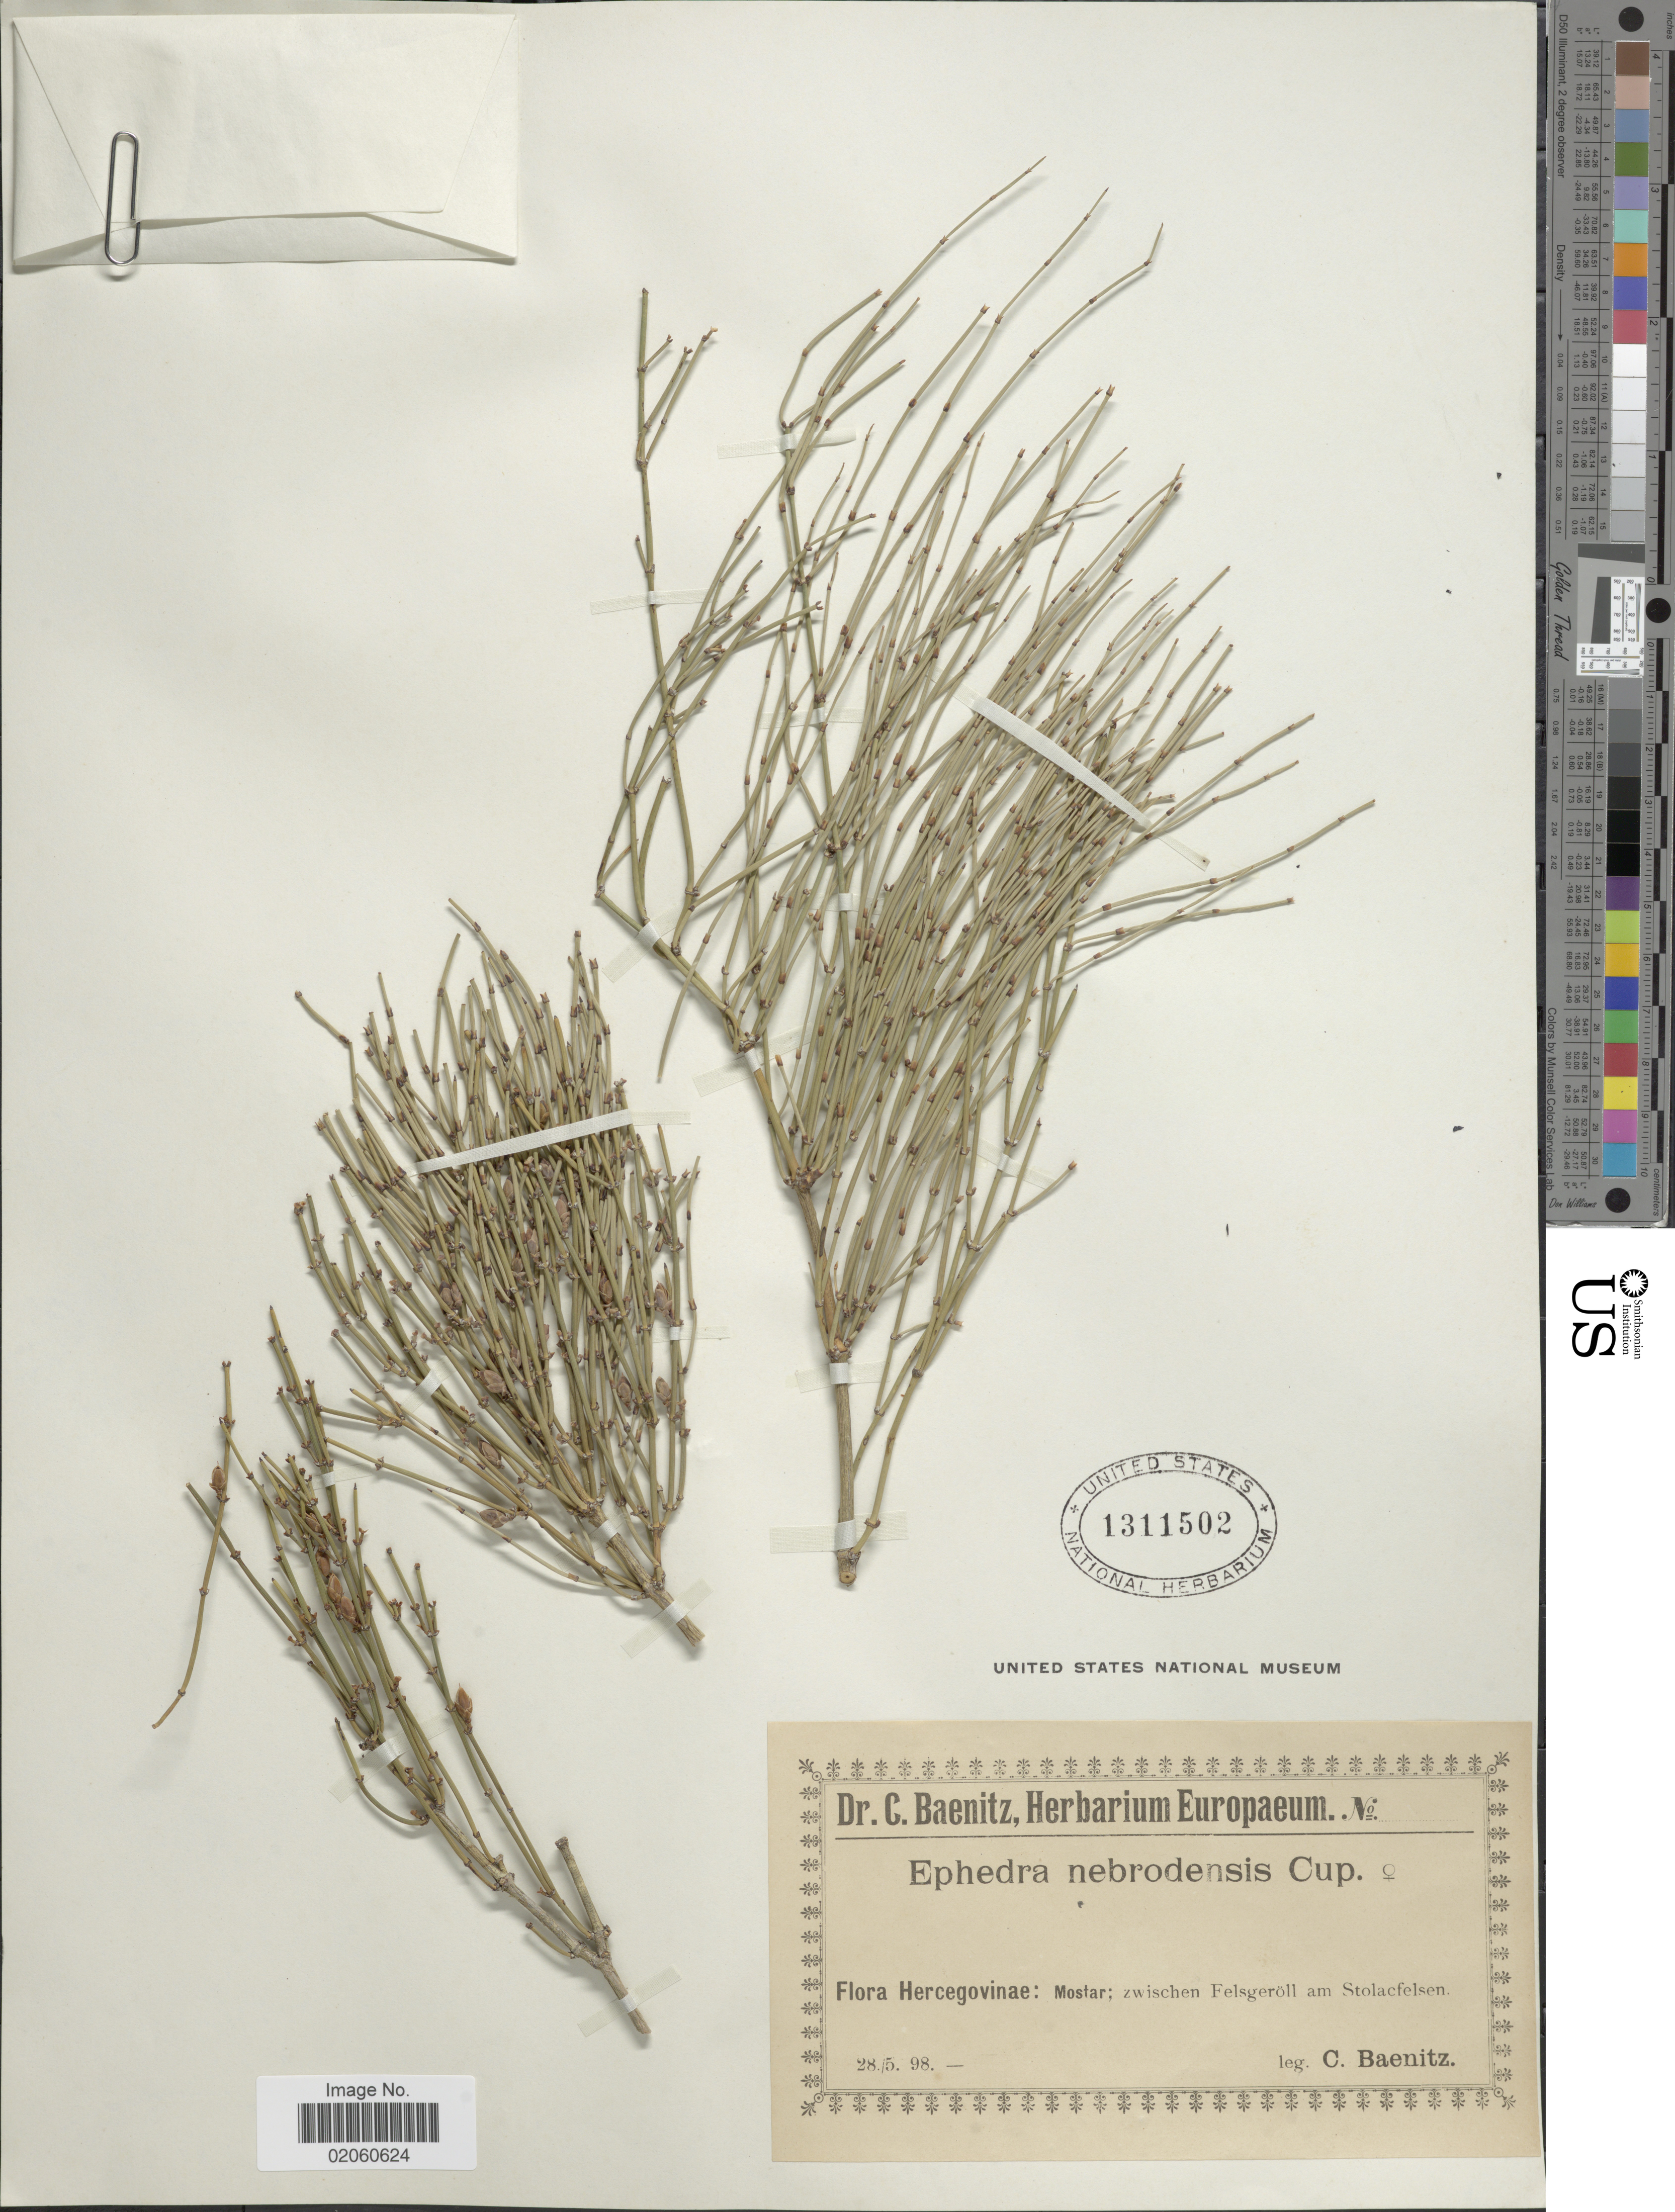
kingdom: Plantae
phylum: Tracheophyta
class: Gnetopsida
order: Ephedrales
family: Ephedraceae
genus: Ephedra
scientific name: Ephedra nebrodensis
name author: Tineo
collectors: C. G. Baenitz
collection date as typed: Transcribed d/m/y: 28/5/98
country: Bosnia and Herzegovina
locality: Hercegovinae: Mostar, zwischen Felsgeroll am Stolacfelsen.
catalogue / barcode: US 1311502